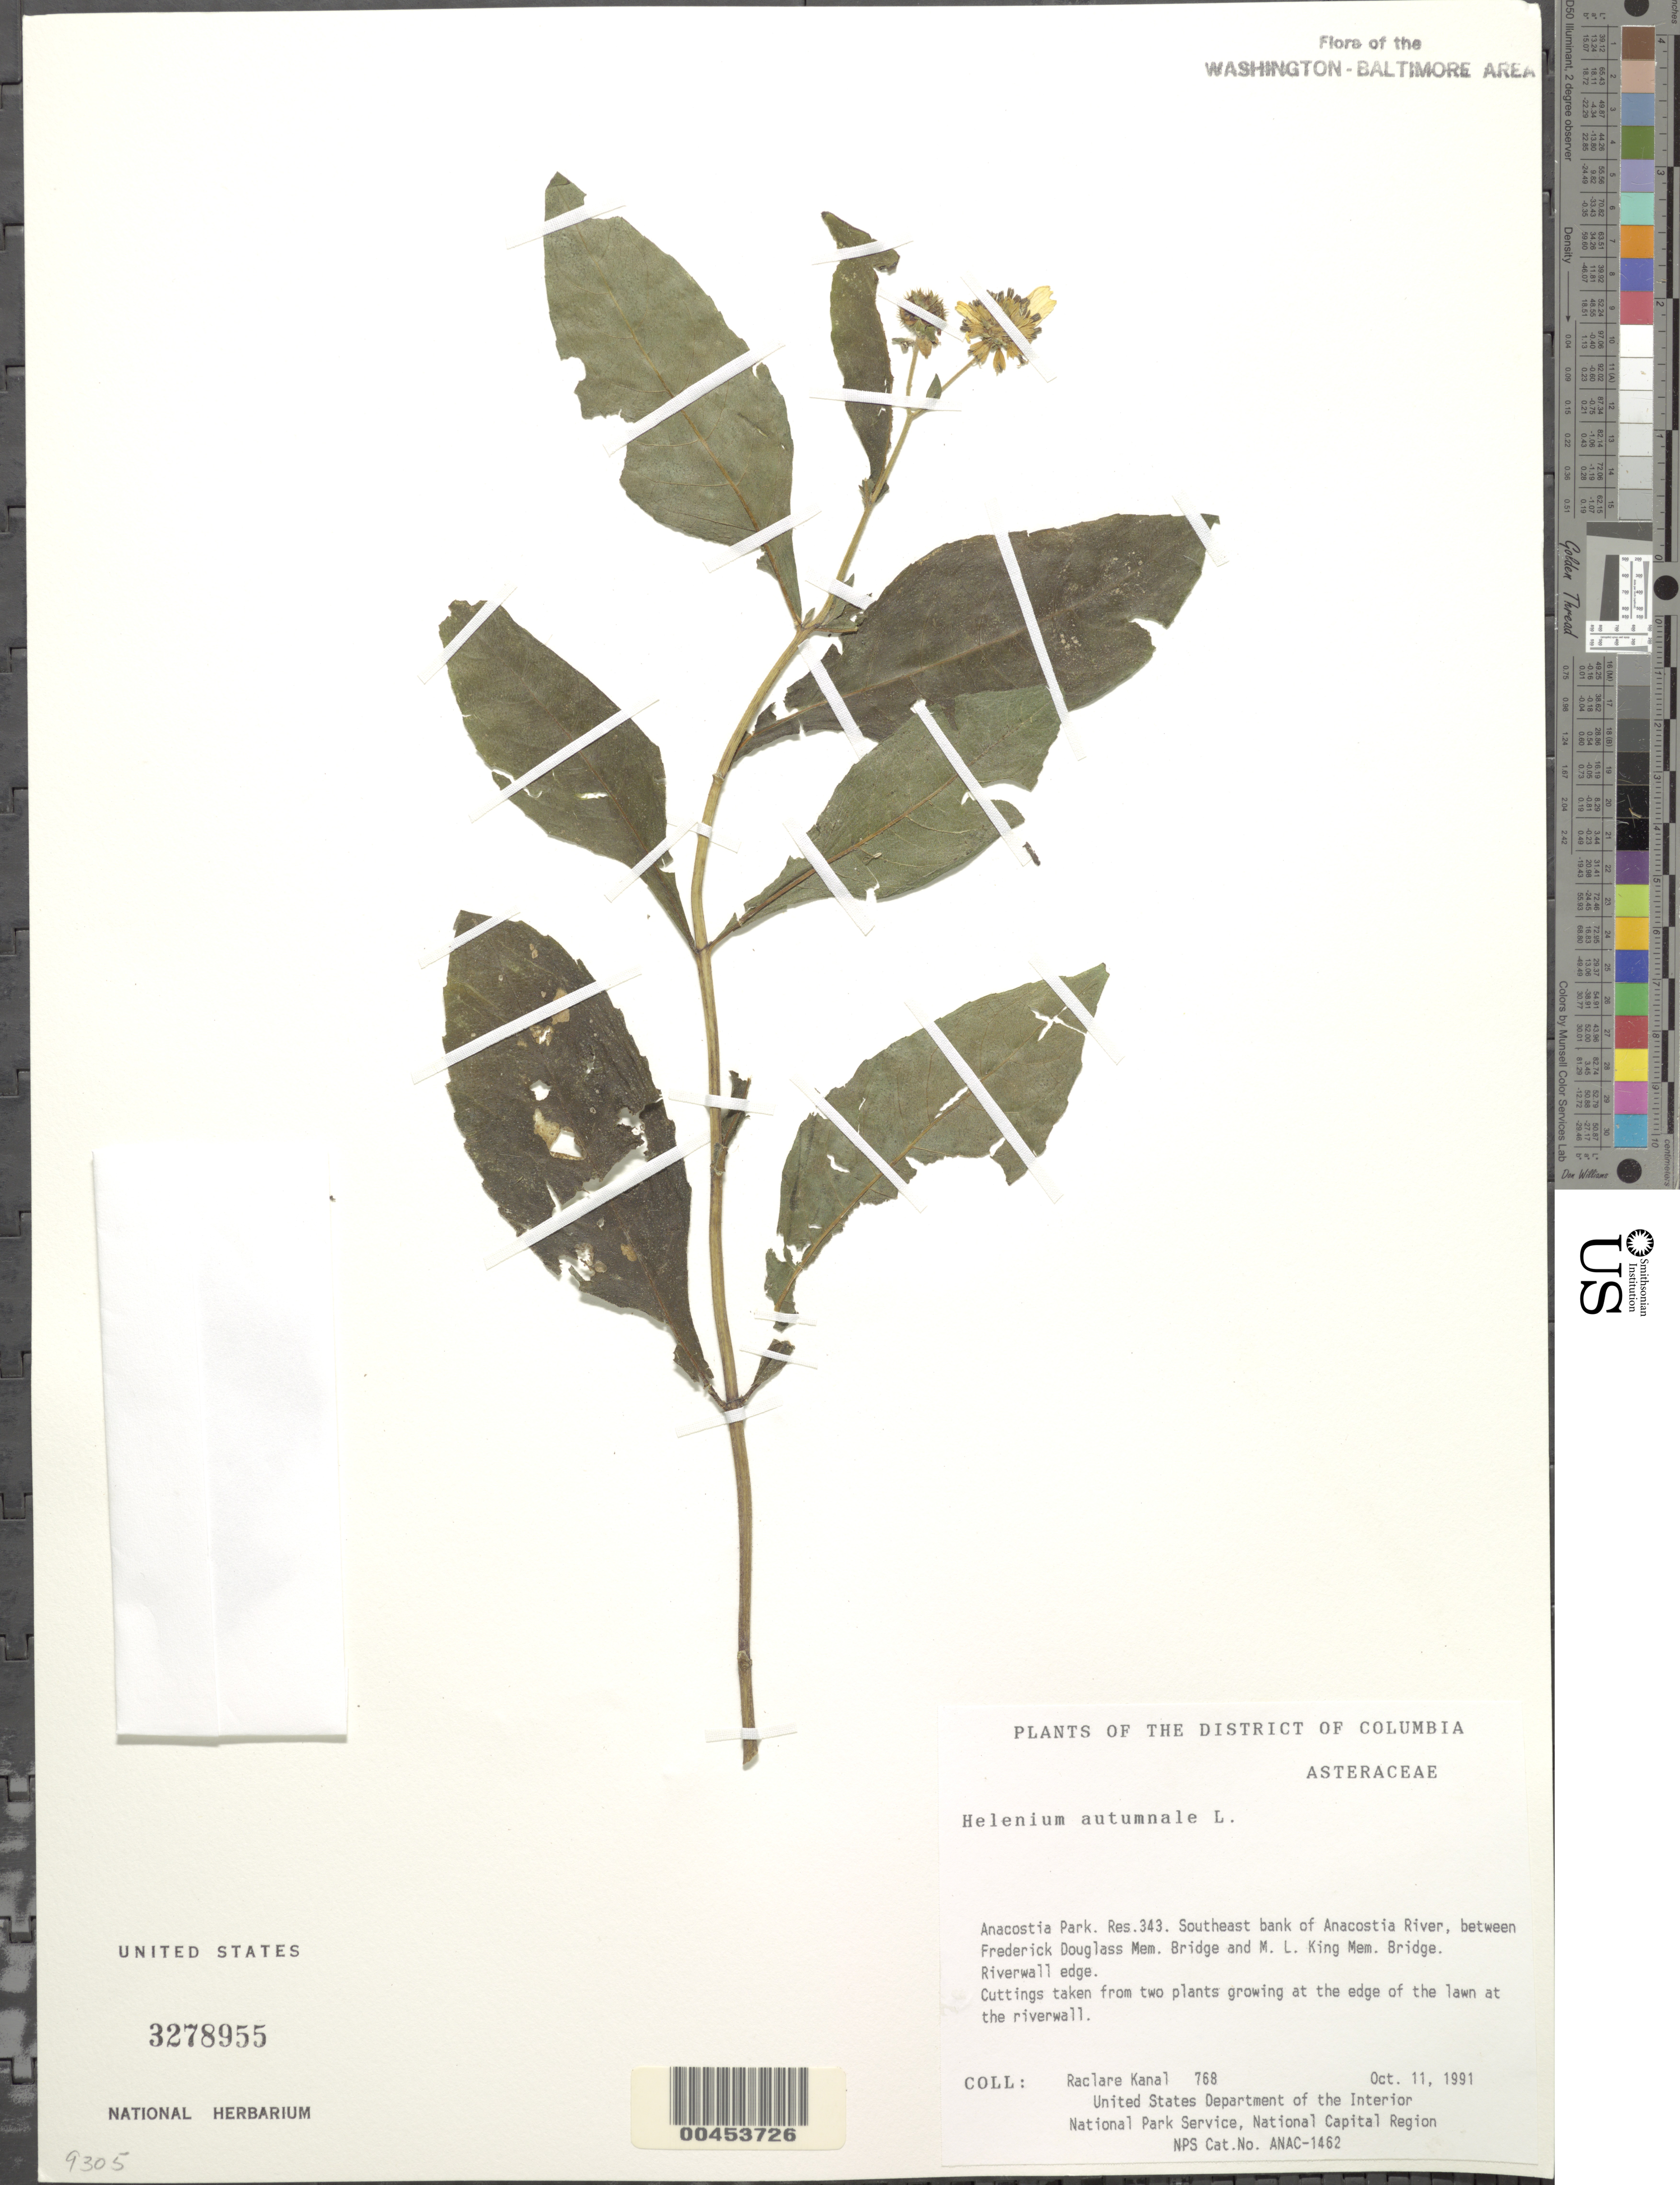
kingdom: Plantae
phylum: Tracheophyta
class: Magnoliopsida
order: Asterales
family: Asteraceae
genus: Helenium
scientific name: Helenium autumnale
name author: L.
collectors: R. Kanal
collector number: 768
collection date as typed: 11 Oct 1991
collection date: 1991-10-11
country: United States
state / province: District of Columbia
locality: Anacostia Park, Res 343, SE bank of the Anacostia River, between Frederick Douglass Mem Bridge and M.l. King Mem Bridge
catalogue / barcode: US 3278955